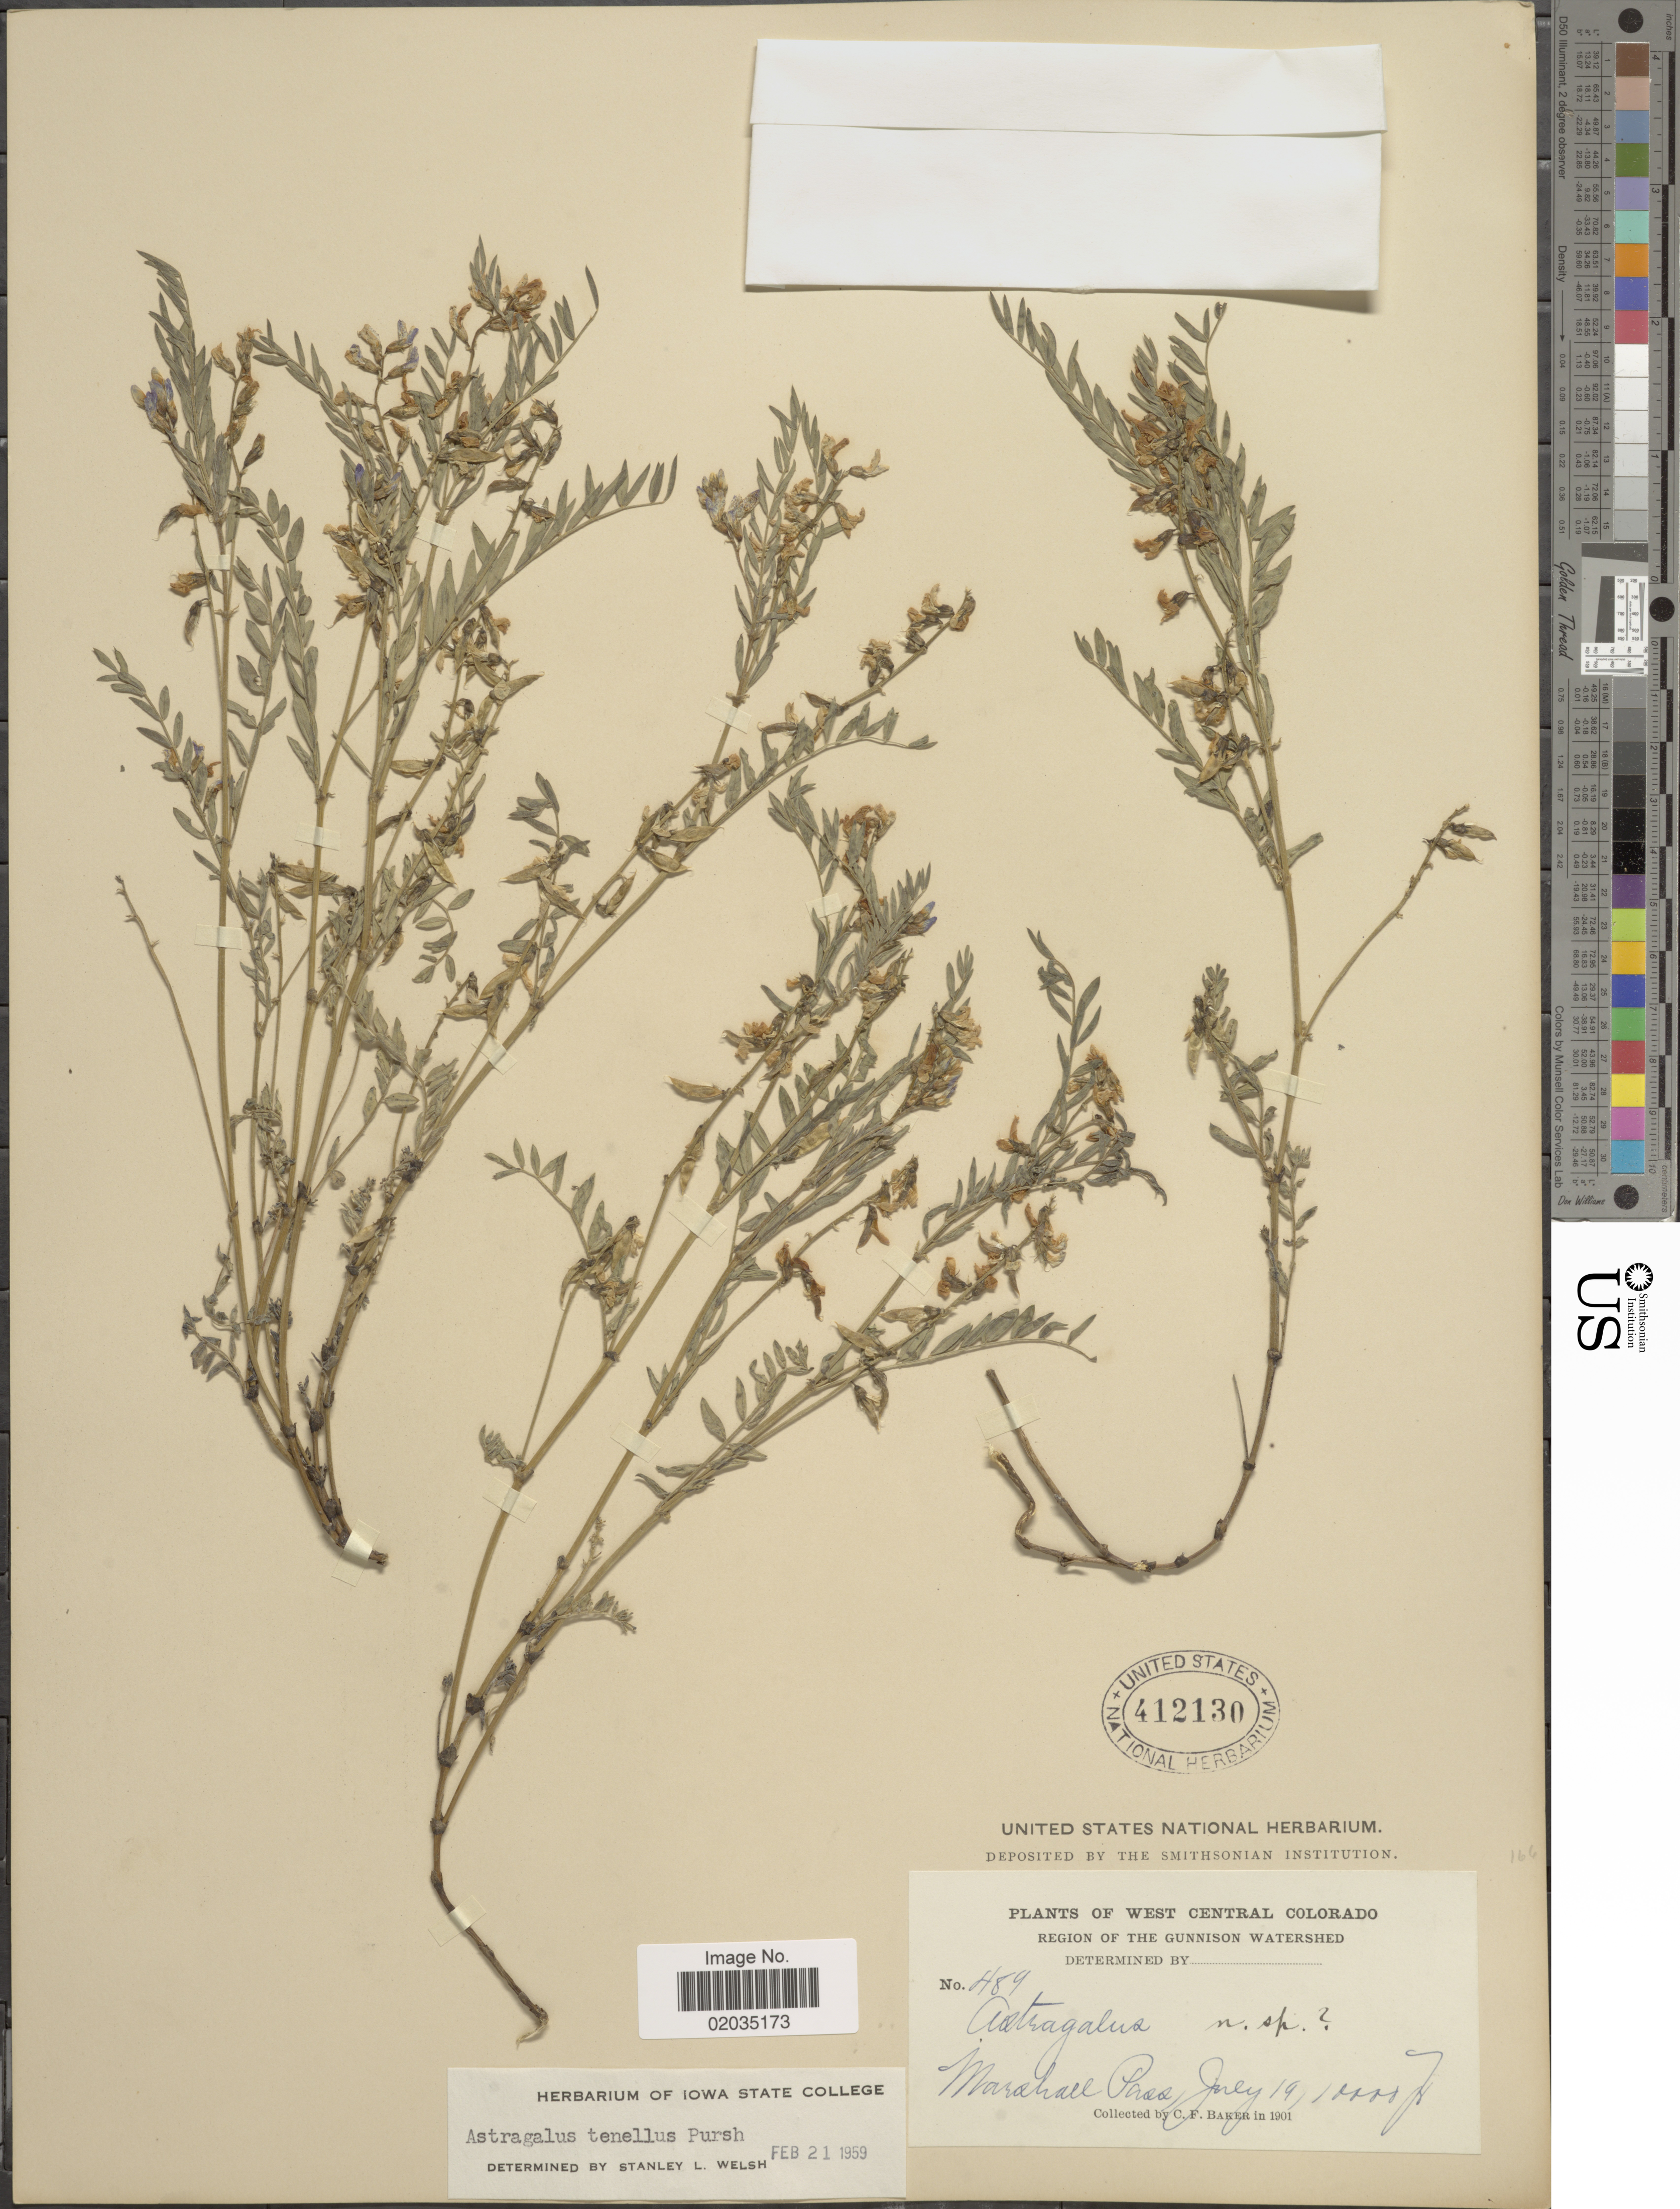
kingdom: Plantae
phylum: Tracheophyta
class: Magnoliopsida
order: Fabales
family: Fabaceae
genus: Astragalus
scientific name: Astragalus tenellus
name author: Pursh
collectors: C. F. Baker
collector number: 489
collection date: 1901-07-19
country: United States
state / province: Colorado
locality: West Central Colorado, Region of the Gunnison Watershed, Marshall Pass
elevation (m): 3048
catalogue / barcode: US 412130